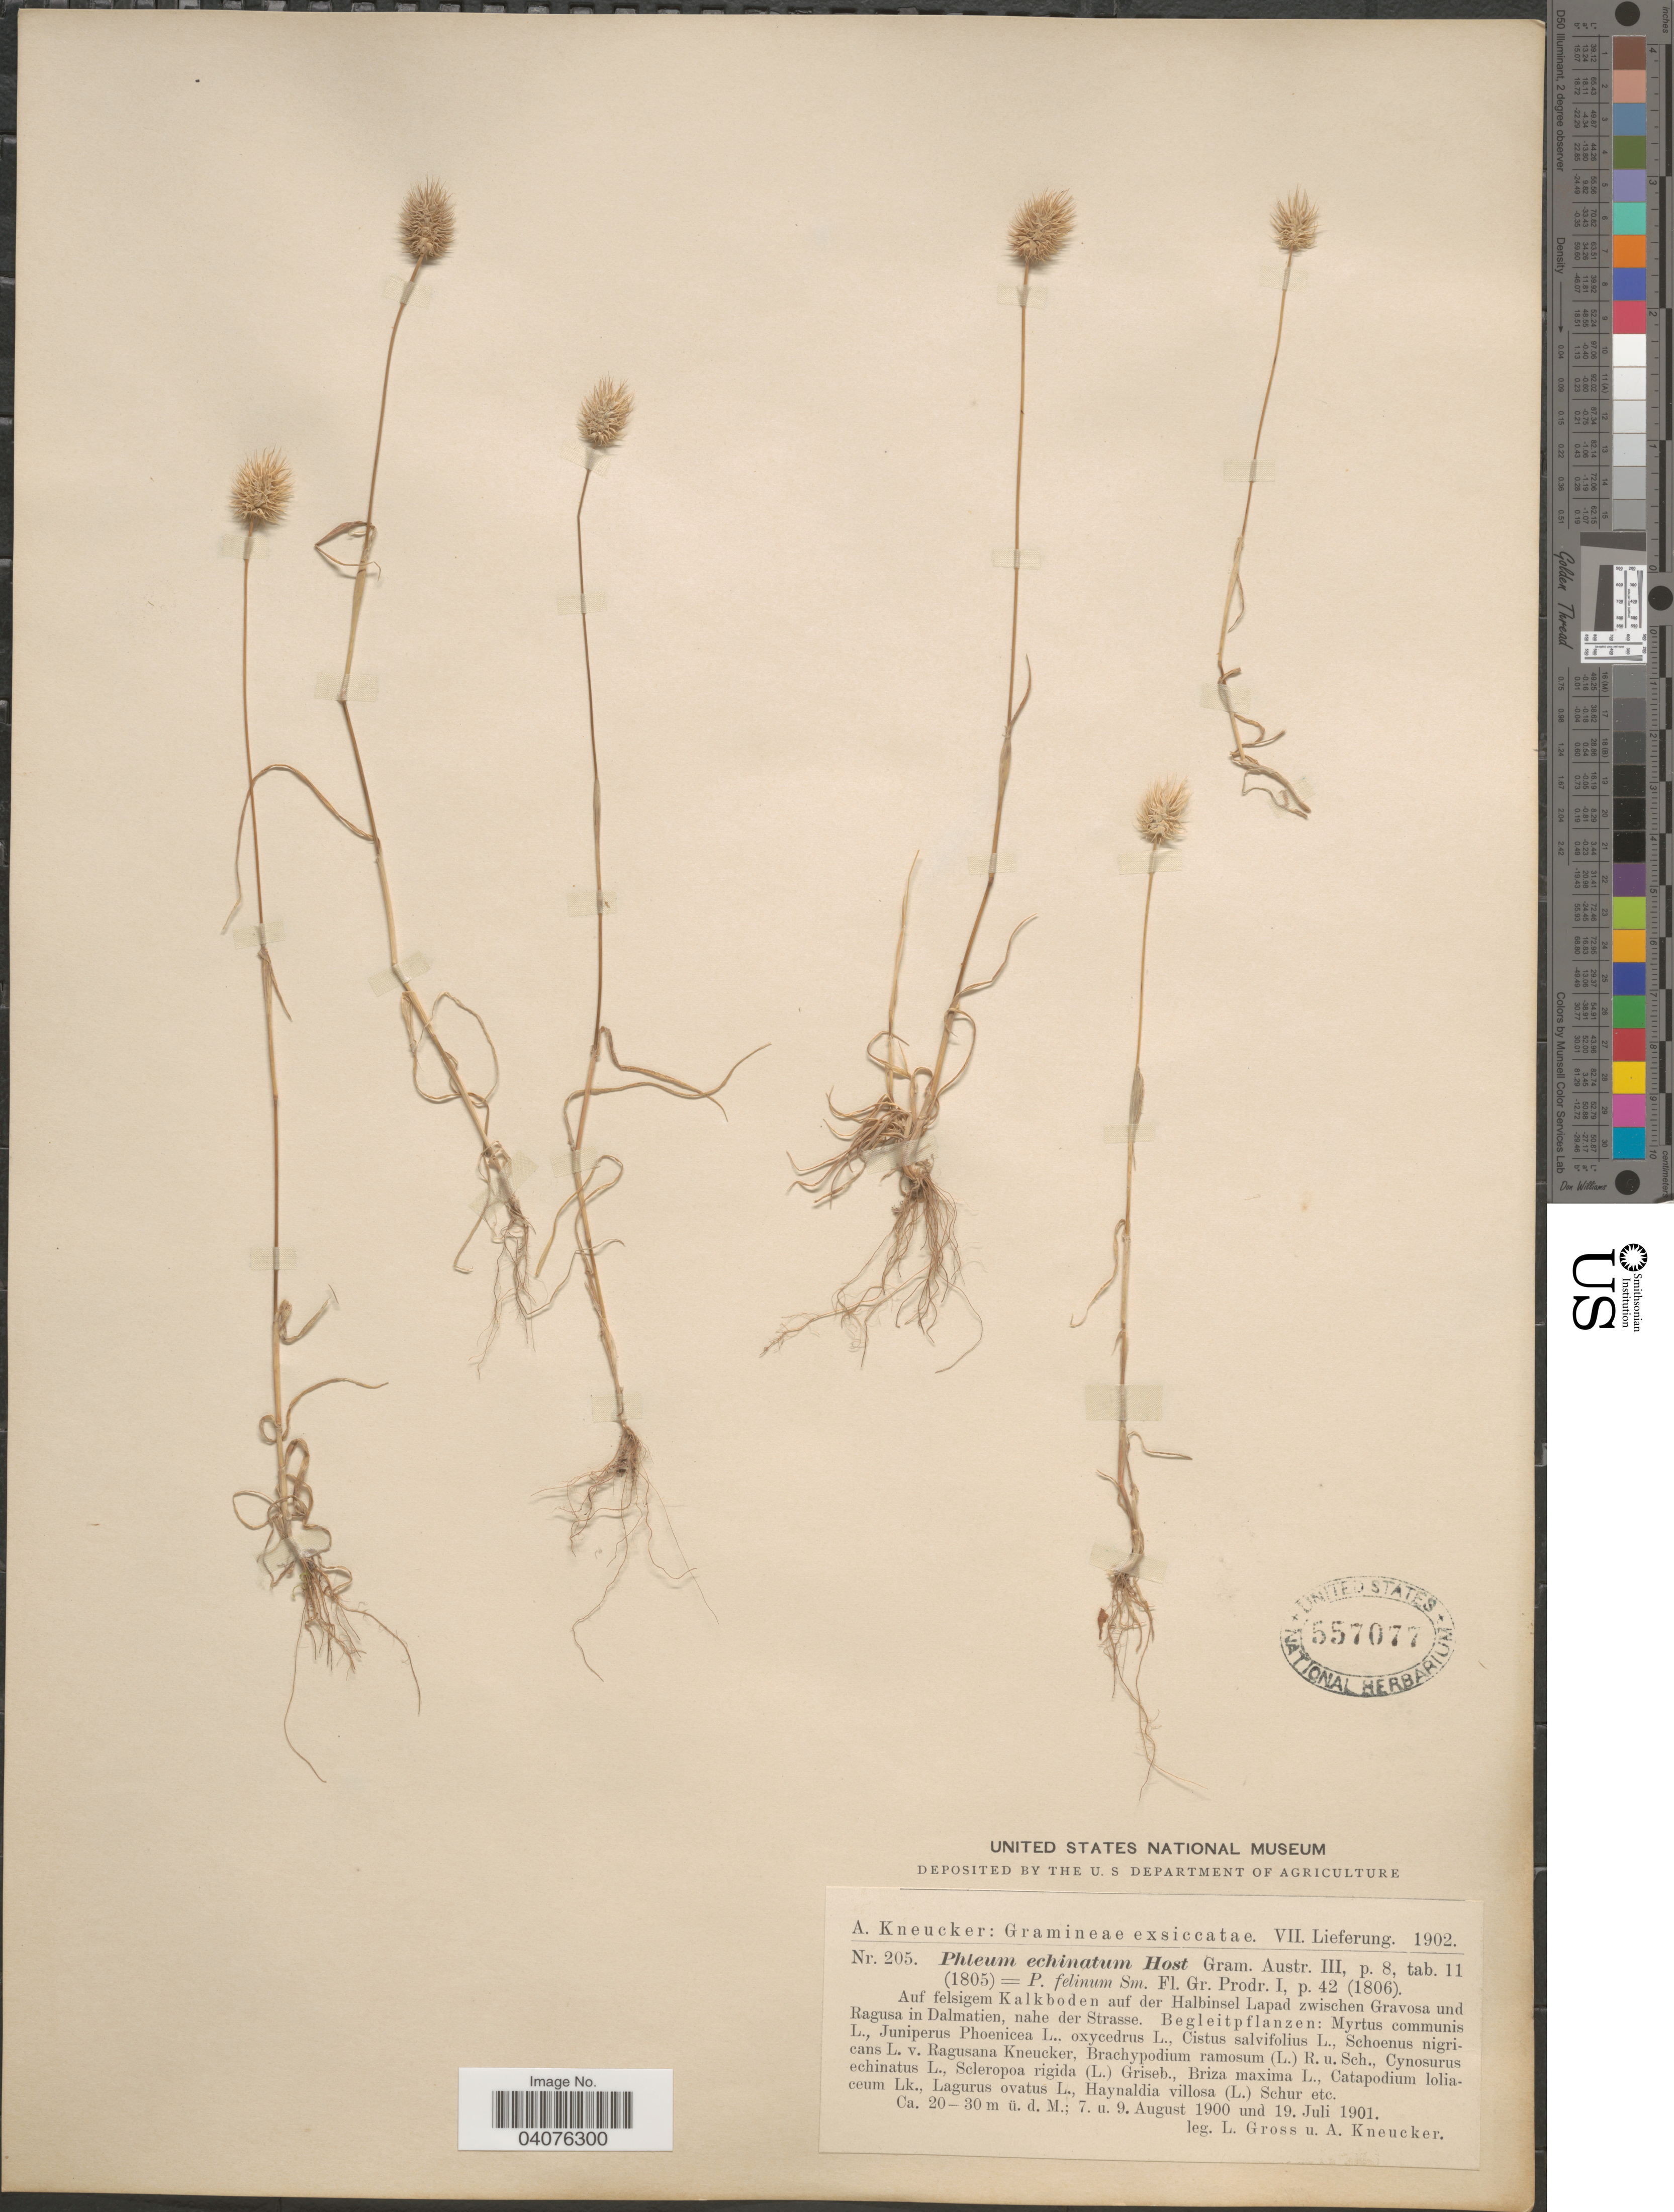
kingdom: Plantae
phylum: Tracheophyta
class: Liliopsida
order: Poales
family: Poaceae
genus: Phleum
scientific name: Phleum echinatum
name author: Host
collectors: L. Gross & A. Kneucker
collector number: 205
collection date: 1900-08-07/1901-07-19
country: Croatia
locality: Auf felsigem Kalkboden auf der Halbinsel Lapad zwischen Gravosa und Ragusa in Dalmatien, nahe der Strasse.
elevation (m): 20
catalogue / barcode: US 557077